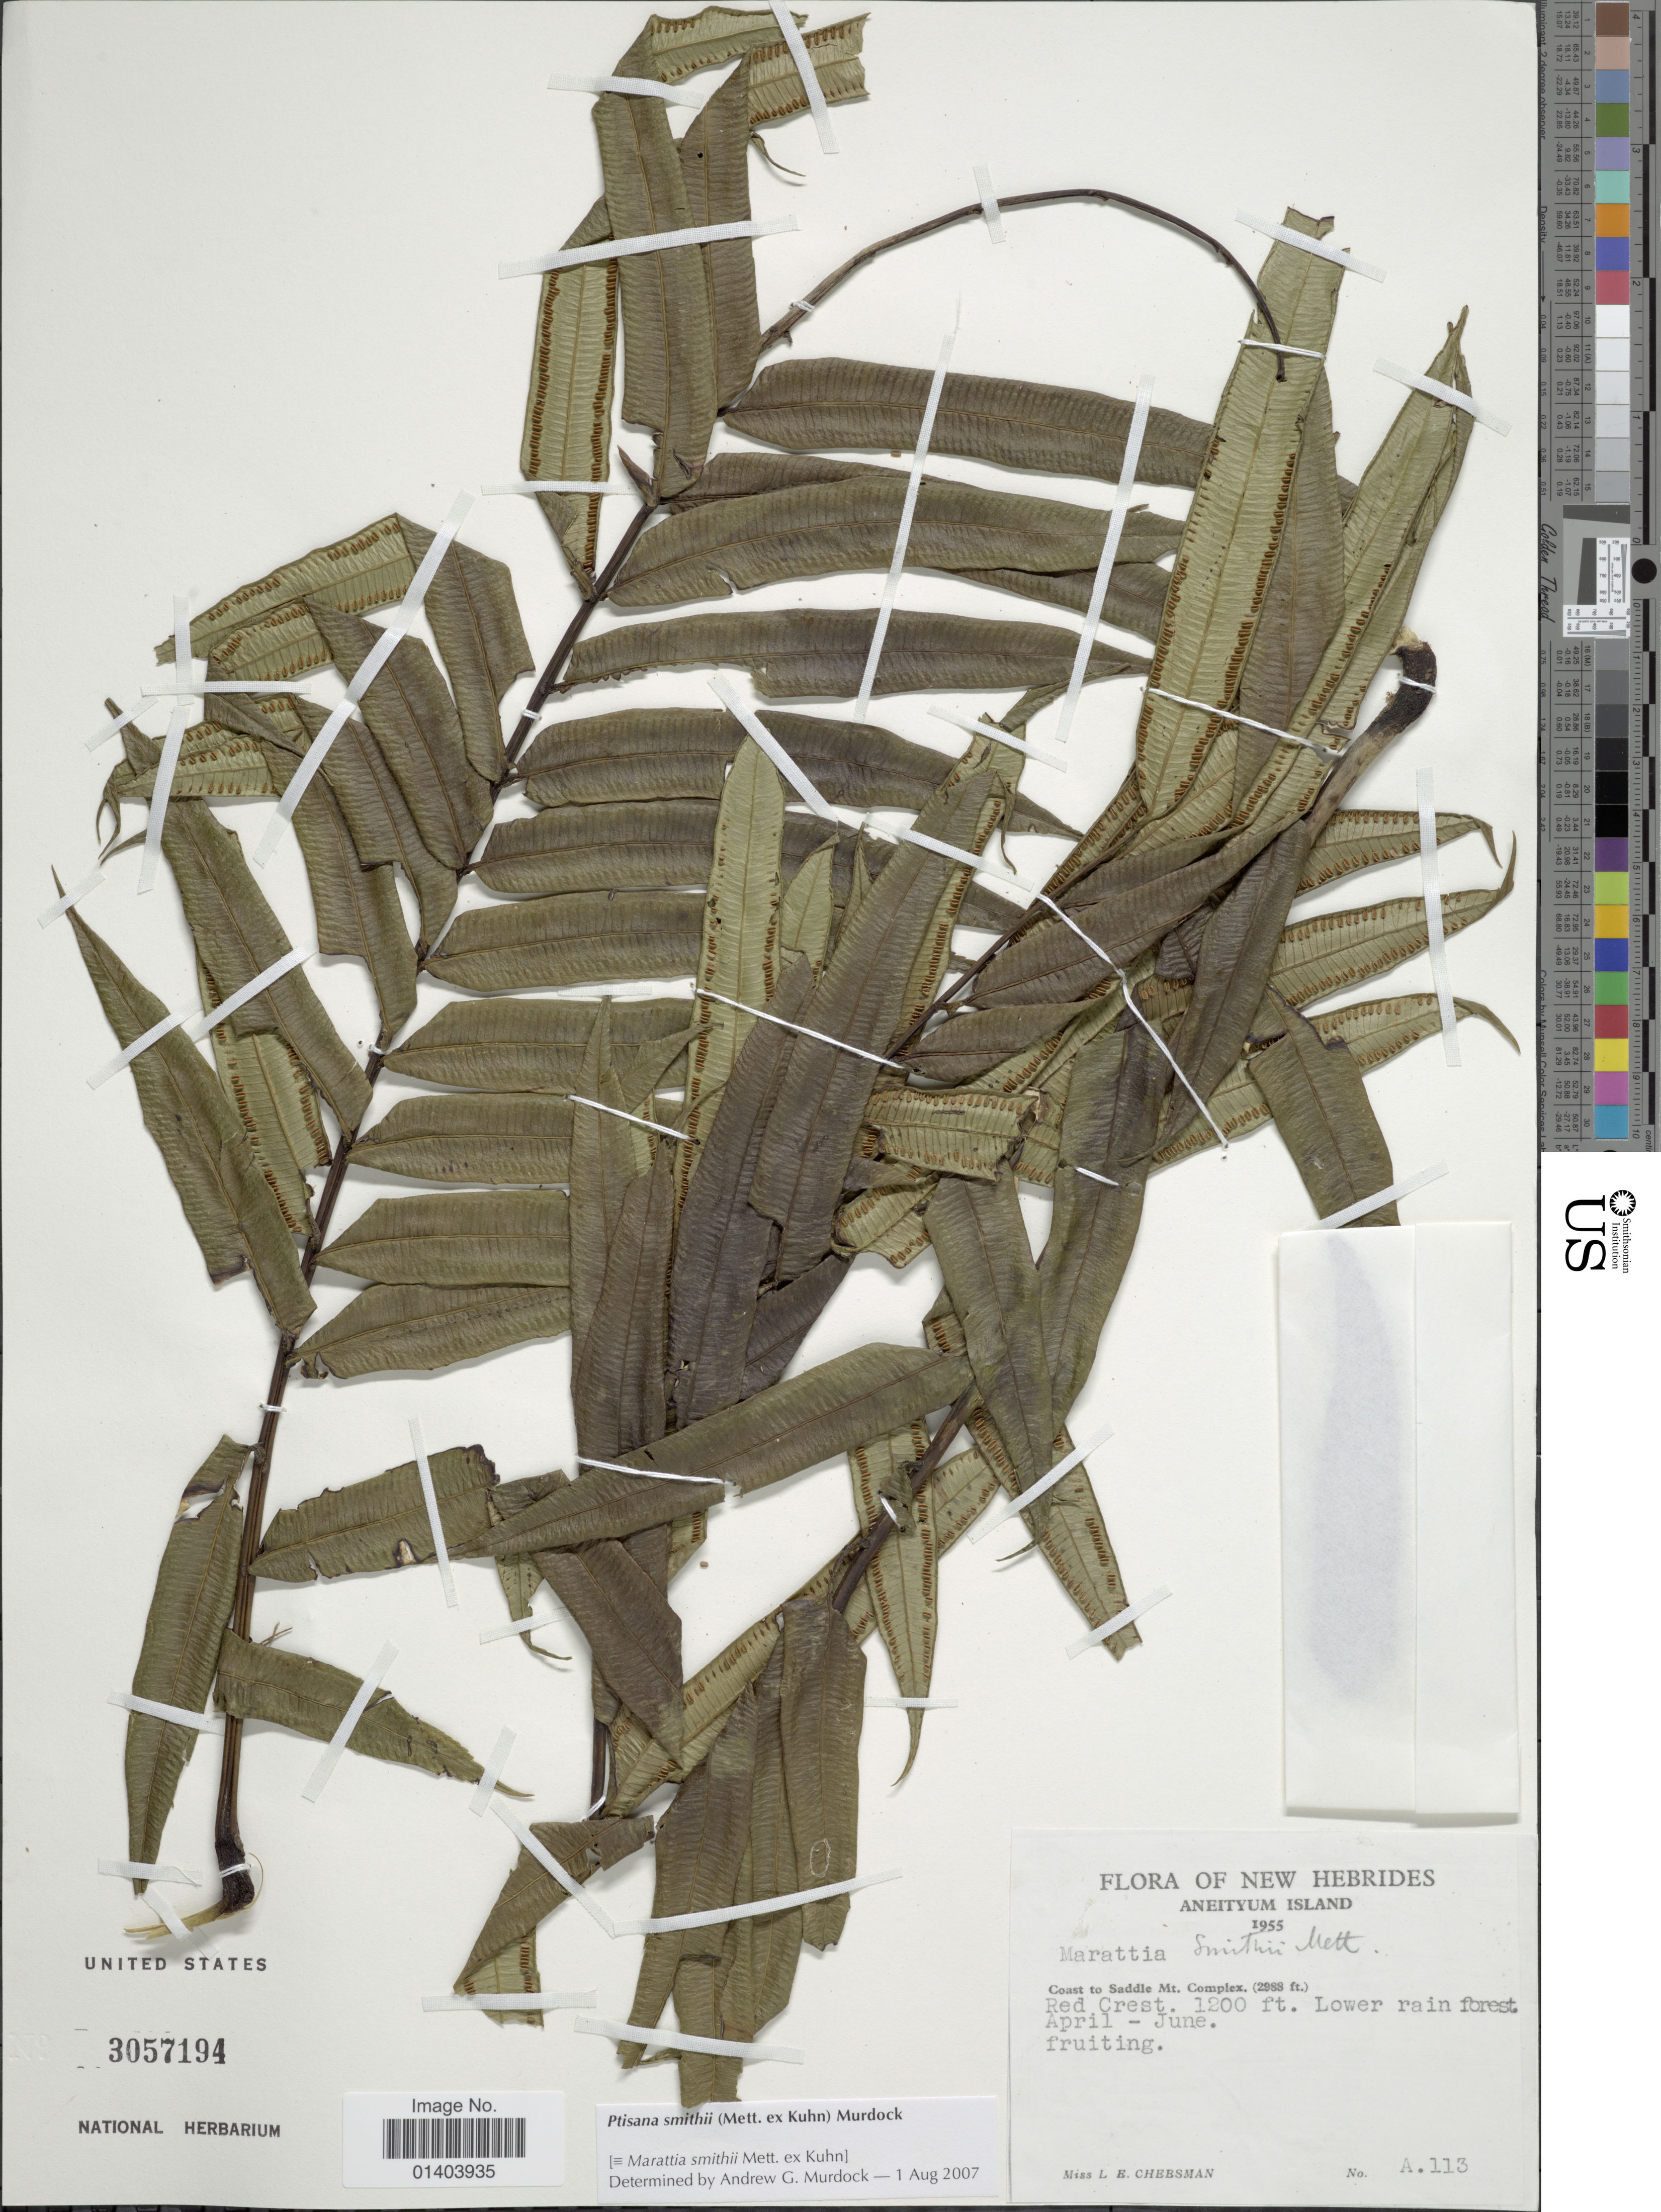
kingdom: Plantae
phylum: Tracheophyta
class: Polypodiopsida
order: Marattiales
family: Marattiaceae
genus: Ptisana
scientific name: Ptisana smithii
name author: (Mett. ex Kuhn) Murdock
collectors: L. E. Cheesman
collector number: A 113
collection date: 1955-04/1955-06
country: Vanuatu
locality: New Hebrides, Aneityum Island, Coast to Saddle Mt Complex, Red Crest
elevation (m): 366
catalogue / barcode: US 3057194